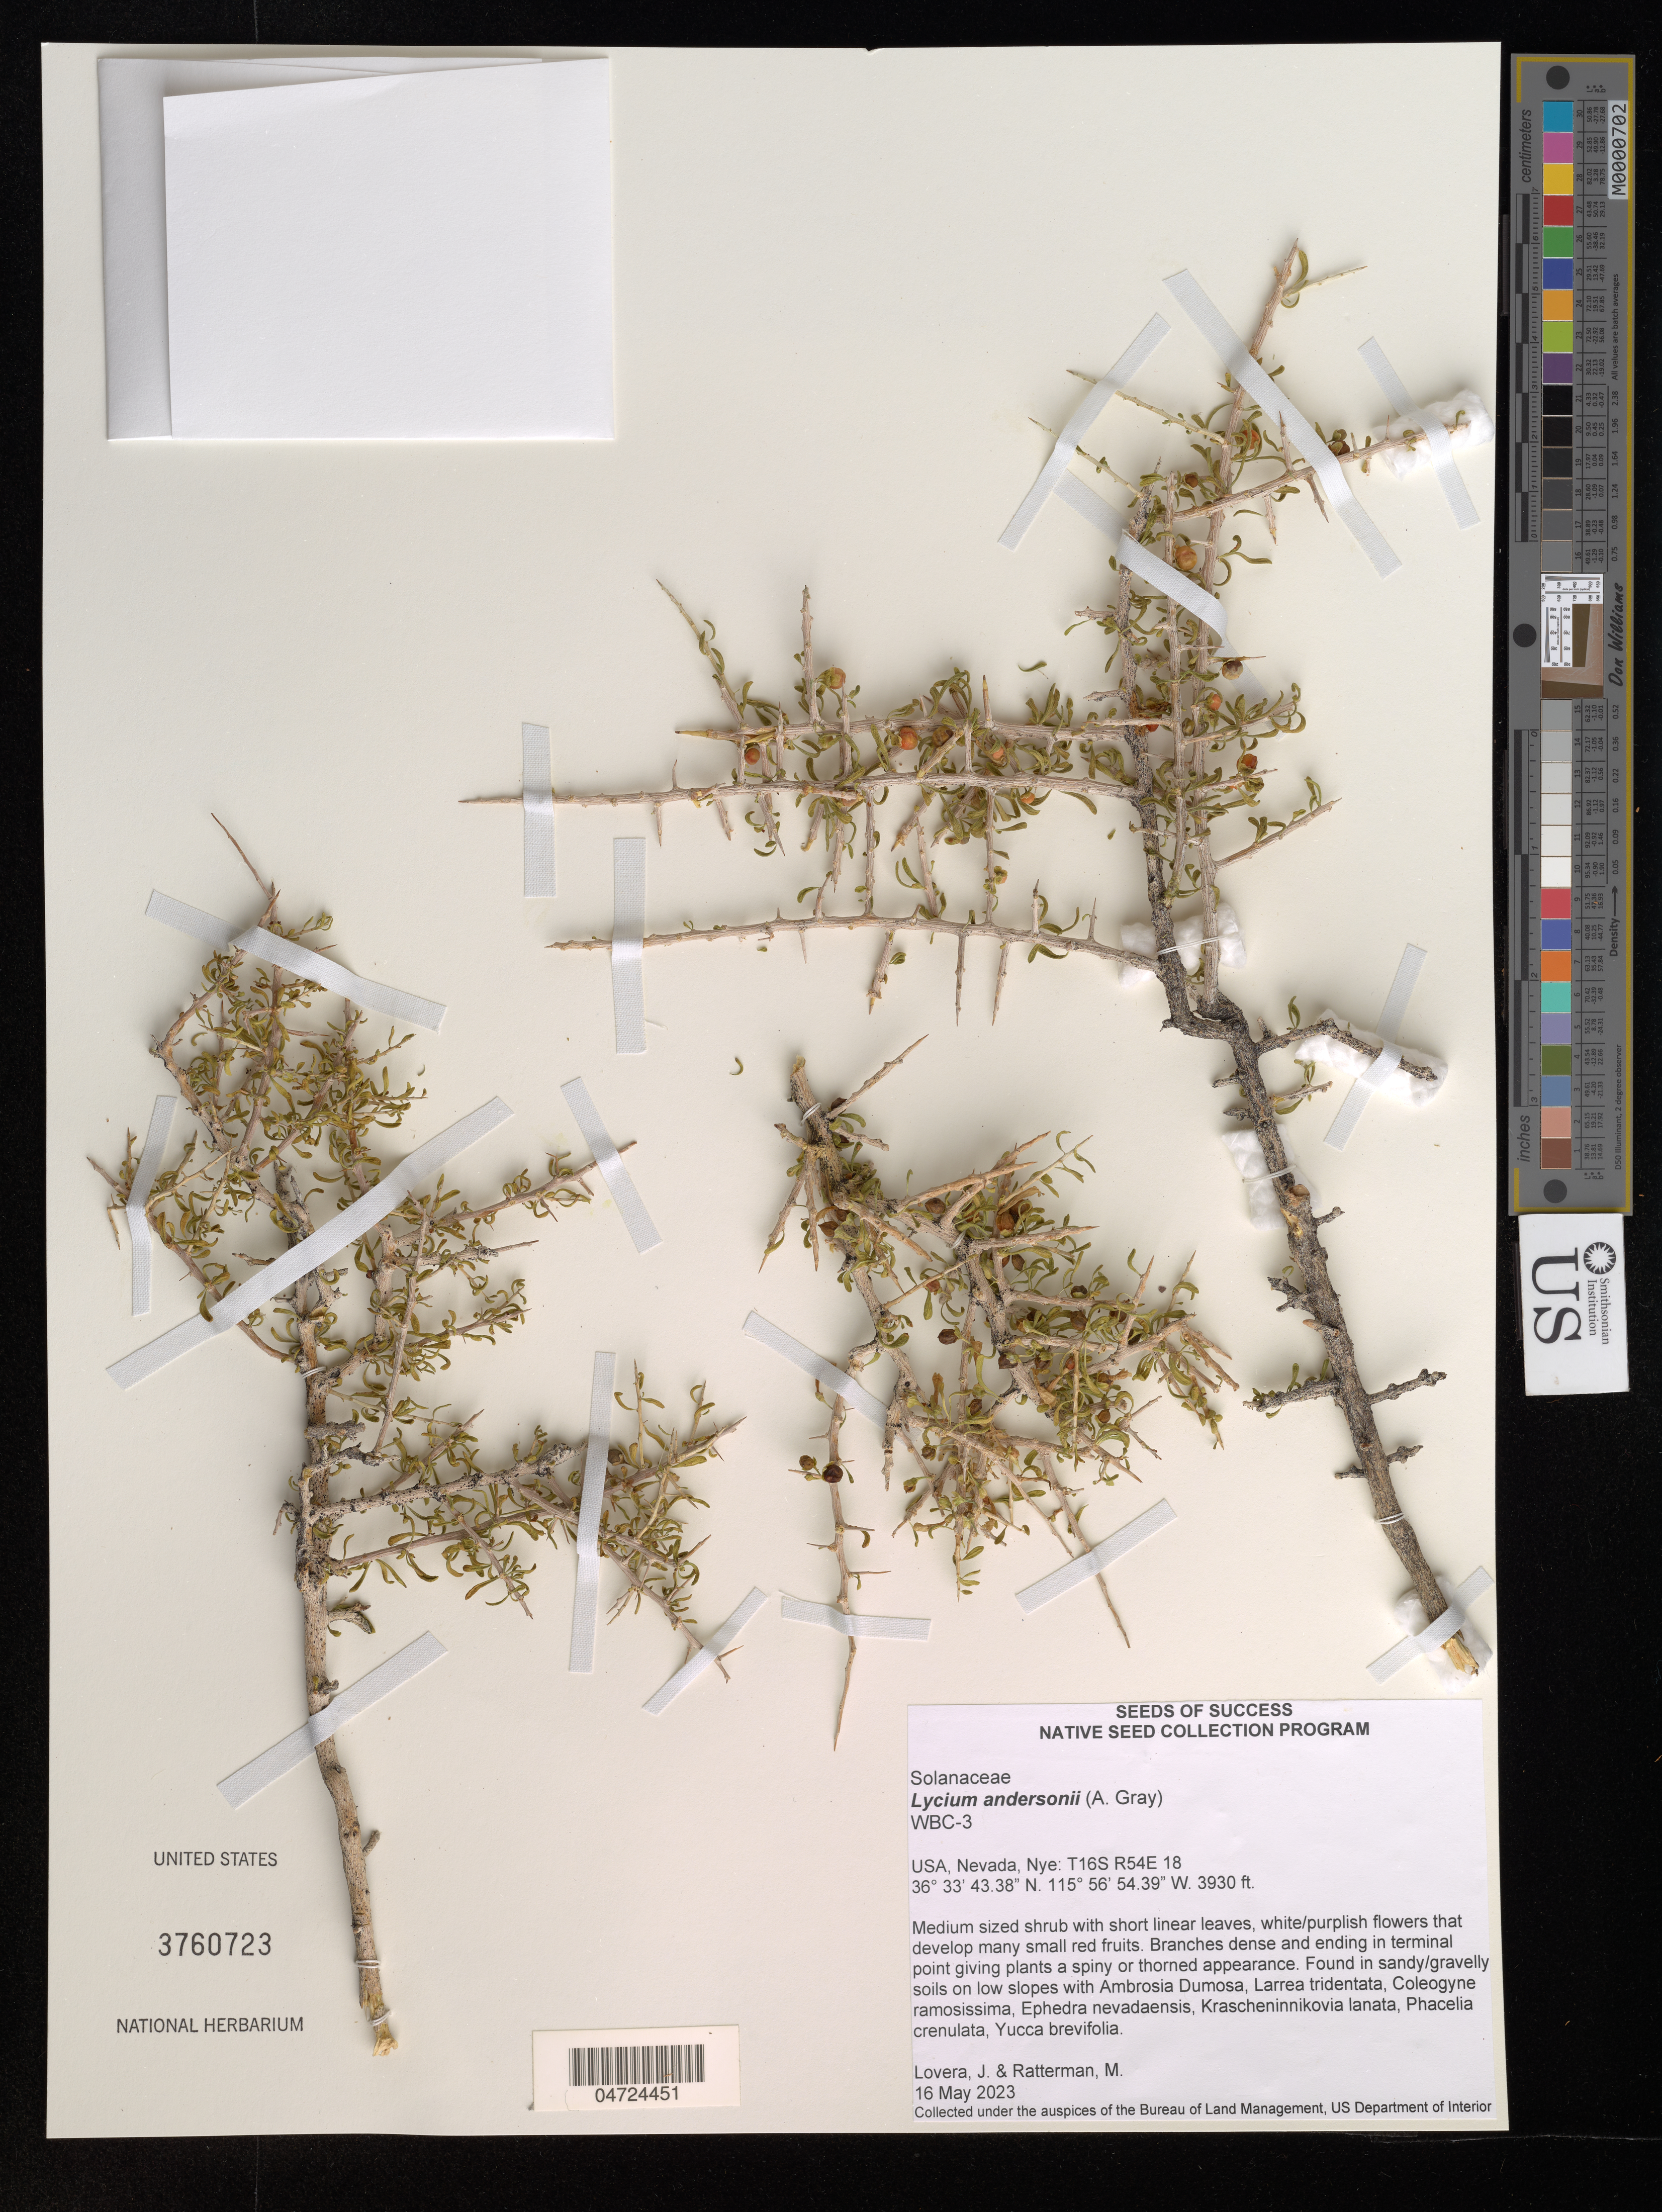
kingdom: Plantae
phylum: Tracheophyta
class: Magnoliopsida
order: Solanales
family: Solanaceae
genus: Lycium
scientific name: Lycium andersonii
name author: A. Gray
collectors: J. Lovera & M. Ratterman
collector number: WBC-3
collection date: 2023-05-16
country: United States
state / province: Nevada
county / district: Nye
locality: Nye: T16S R54E 18.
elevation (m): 1198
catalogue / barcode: US 3760723